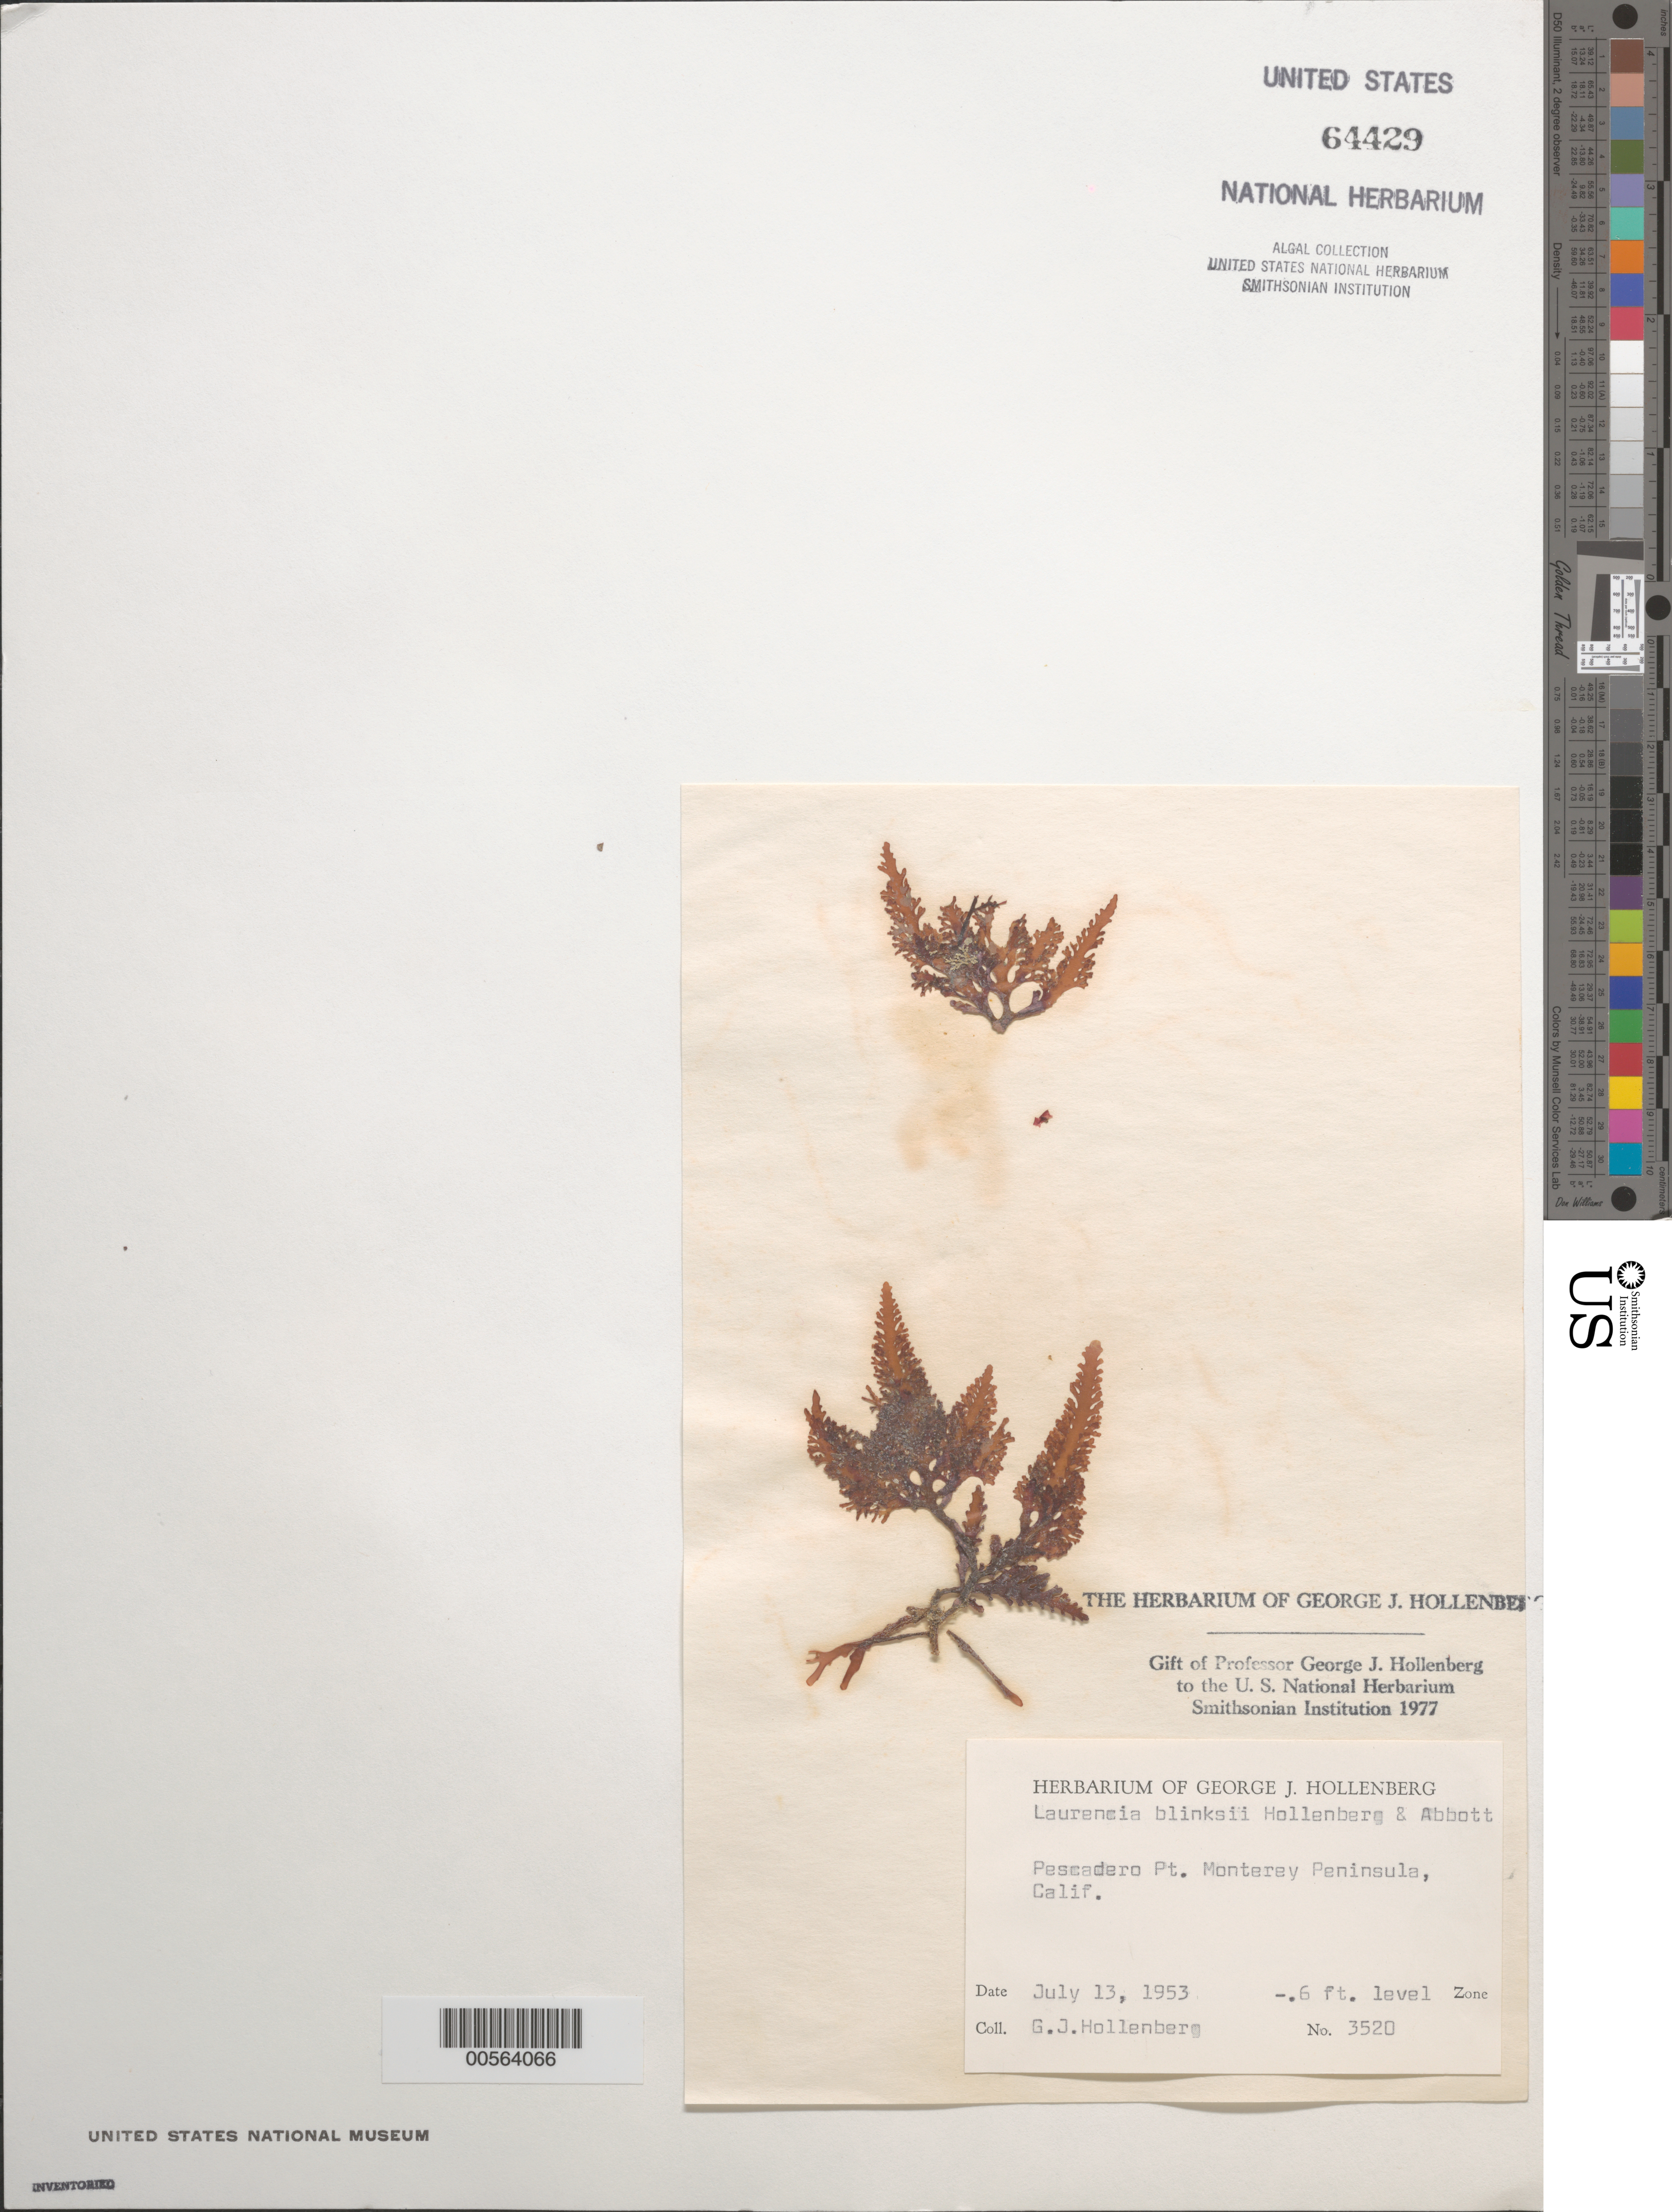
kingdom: Plantae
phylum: Rhodophyta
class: Florideophyceae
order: Ceramiales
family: Rhodomelaceae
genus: Osmundea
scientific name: Osmundea blinksii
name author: (Hollenb. & I.A. Abbott) K.W. Nam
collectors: G. Hollenberg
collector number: GJH 3520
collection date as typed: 13 Jul 1953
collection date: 1953-07-13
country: United States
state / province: California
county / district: Monterey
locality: Pescadero Point, Monterey Peninsula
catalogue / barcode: US 64429